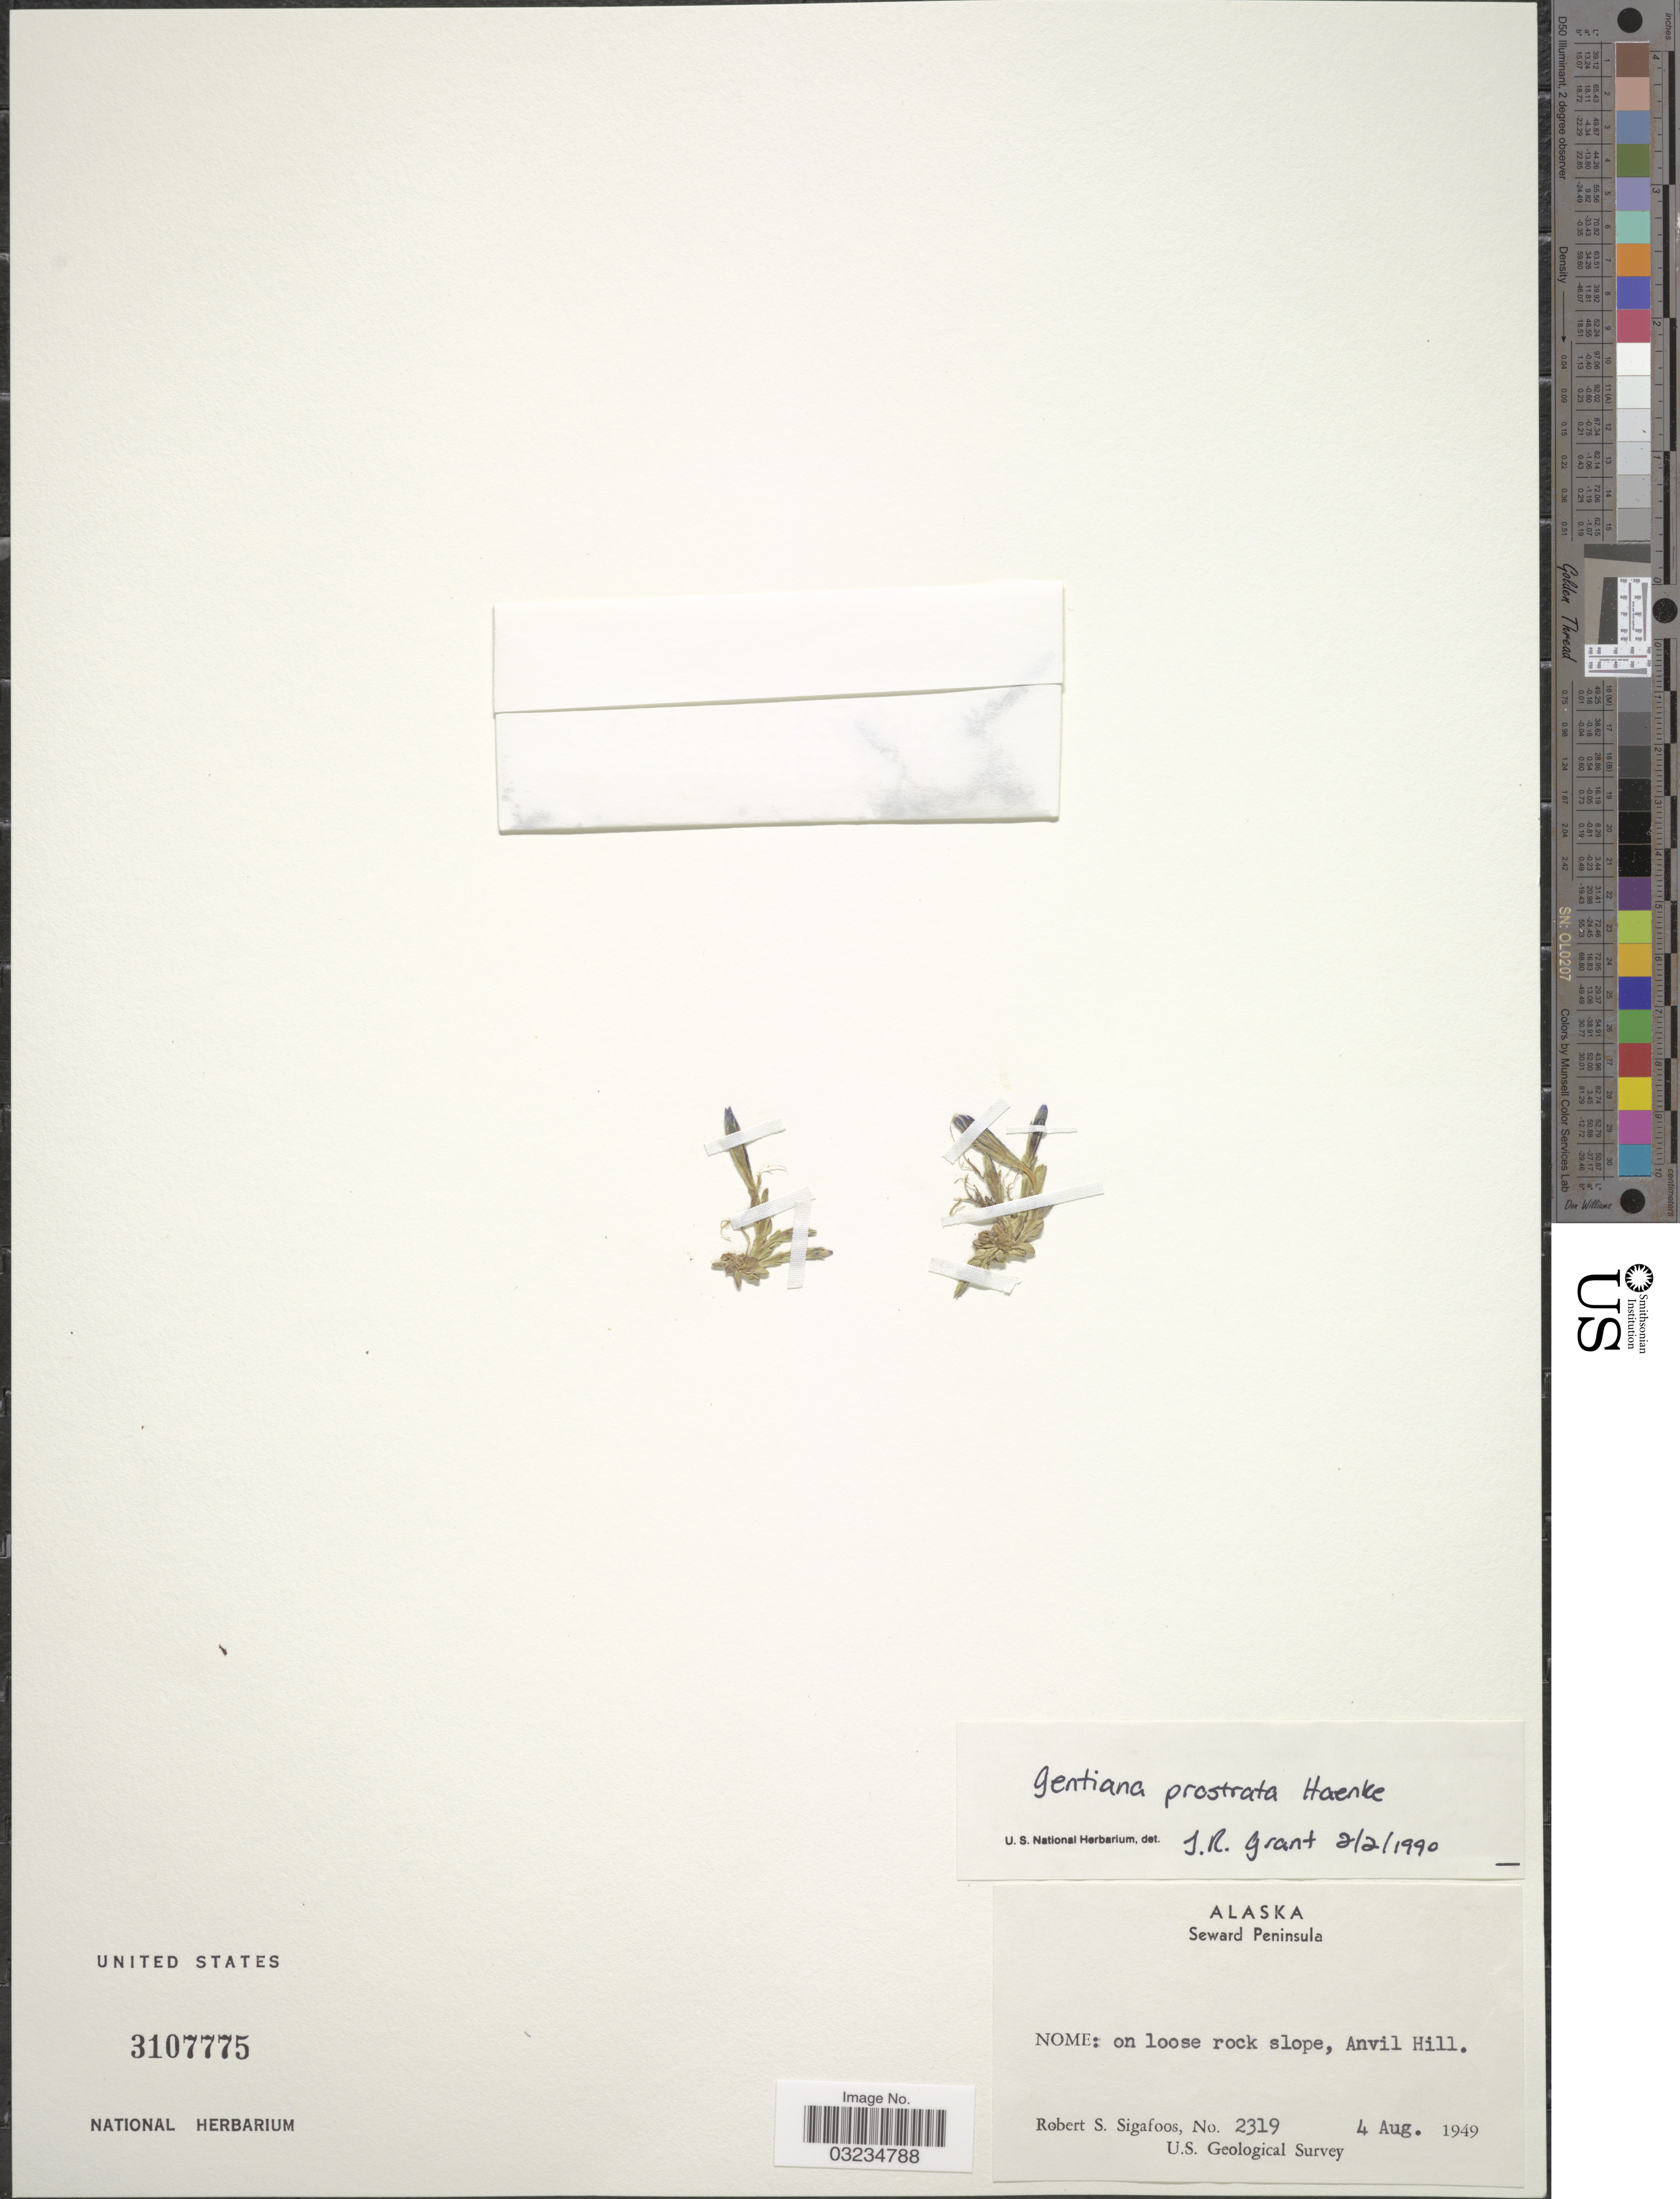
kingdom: Plantae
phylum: Tracheophyta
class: Magnoliopsida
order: Gentianales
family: Gentianaceae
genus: Gentiana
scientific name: Gentiana prostrata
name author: Haenke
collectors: R. Sigafoos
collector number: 2319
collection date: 1949-08-04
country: United States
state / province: Alaska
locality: Seward Peninsula. Nome: on loose rock slope, Anvil Hill.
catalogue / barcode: US 3107775